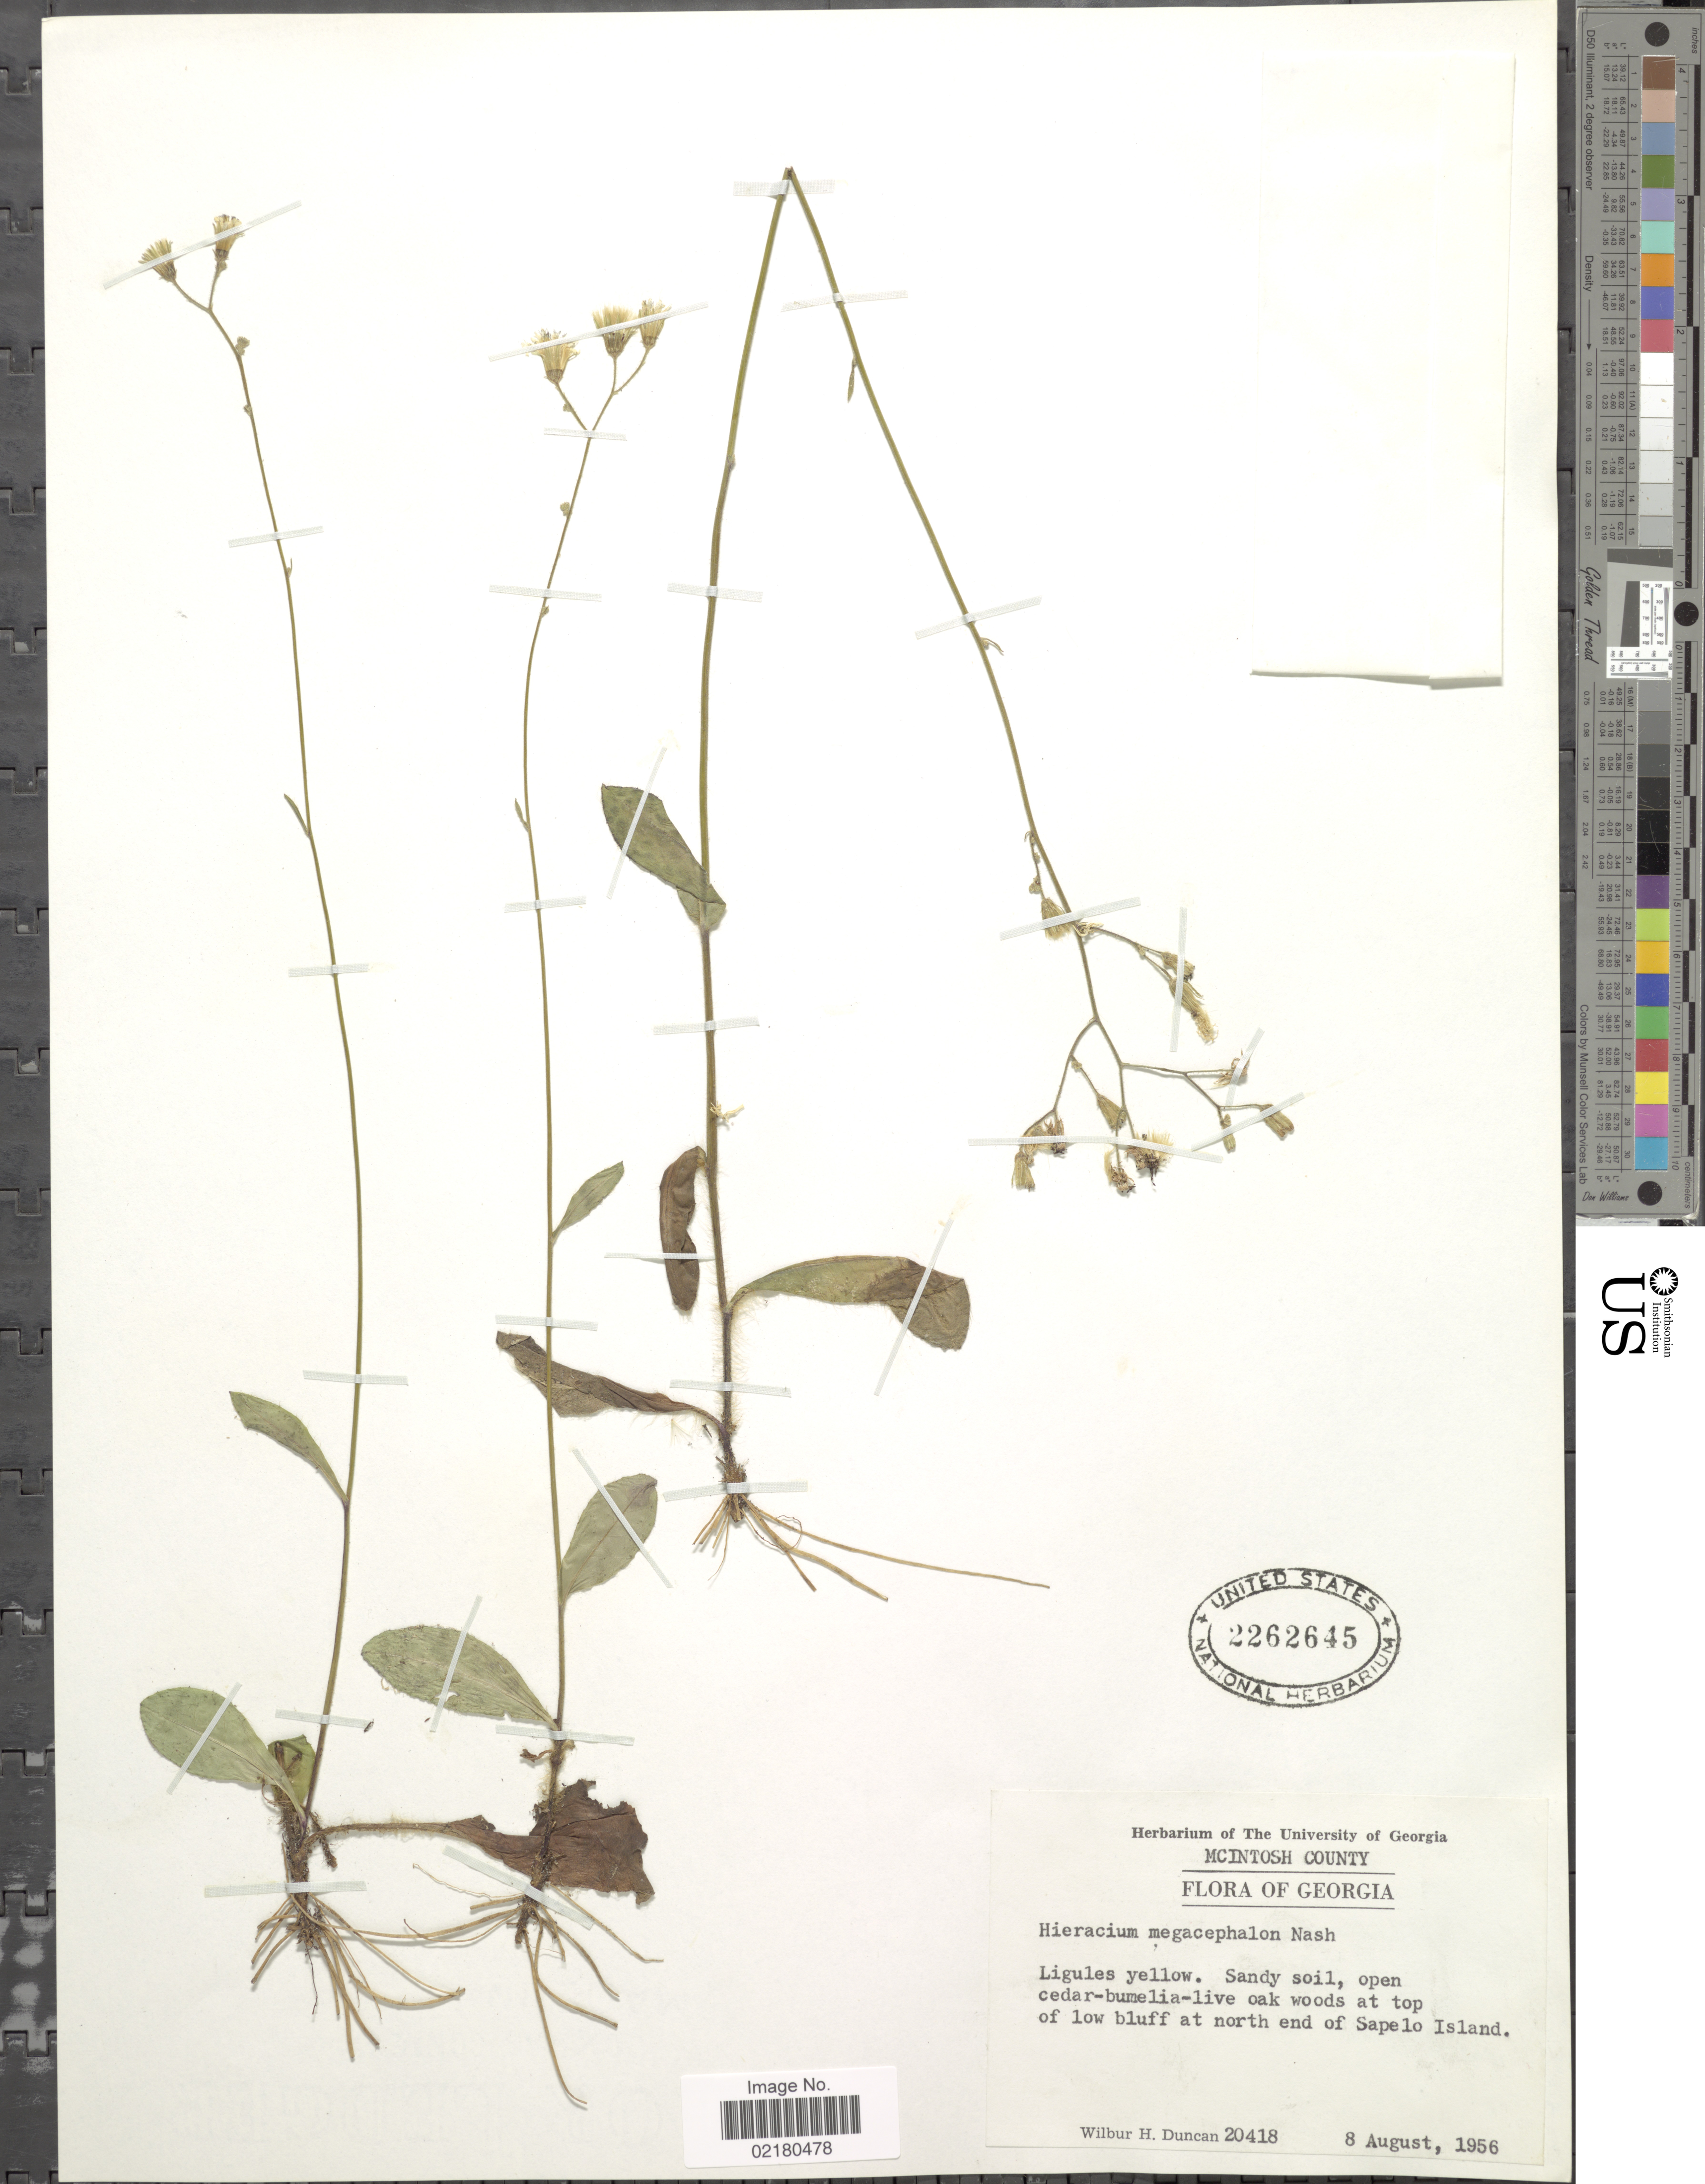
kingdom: Plantae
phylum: Tracheophyta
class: Magnoliopsida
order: Asterales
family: Asteraceae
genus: Hieracium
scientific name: Hieracium megacephalon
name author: Nash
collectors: W. H. Duncan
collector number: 20418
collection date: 1956-08-08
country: United States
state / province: Georgia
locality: McIntosh County: Sandy soil, open cedar-bumelia-live oak woods at top of low bluff at north end of Sapelo Island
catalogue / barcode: US 2262645